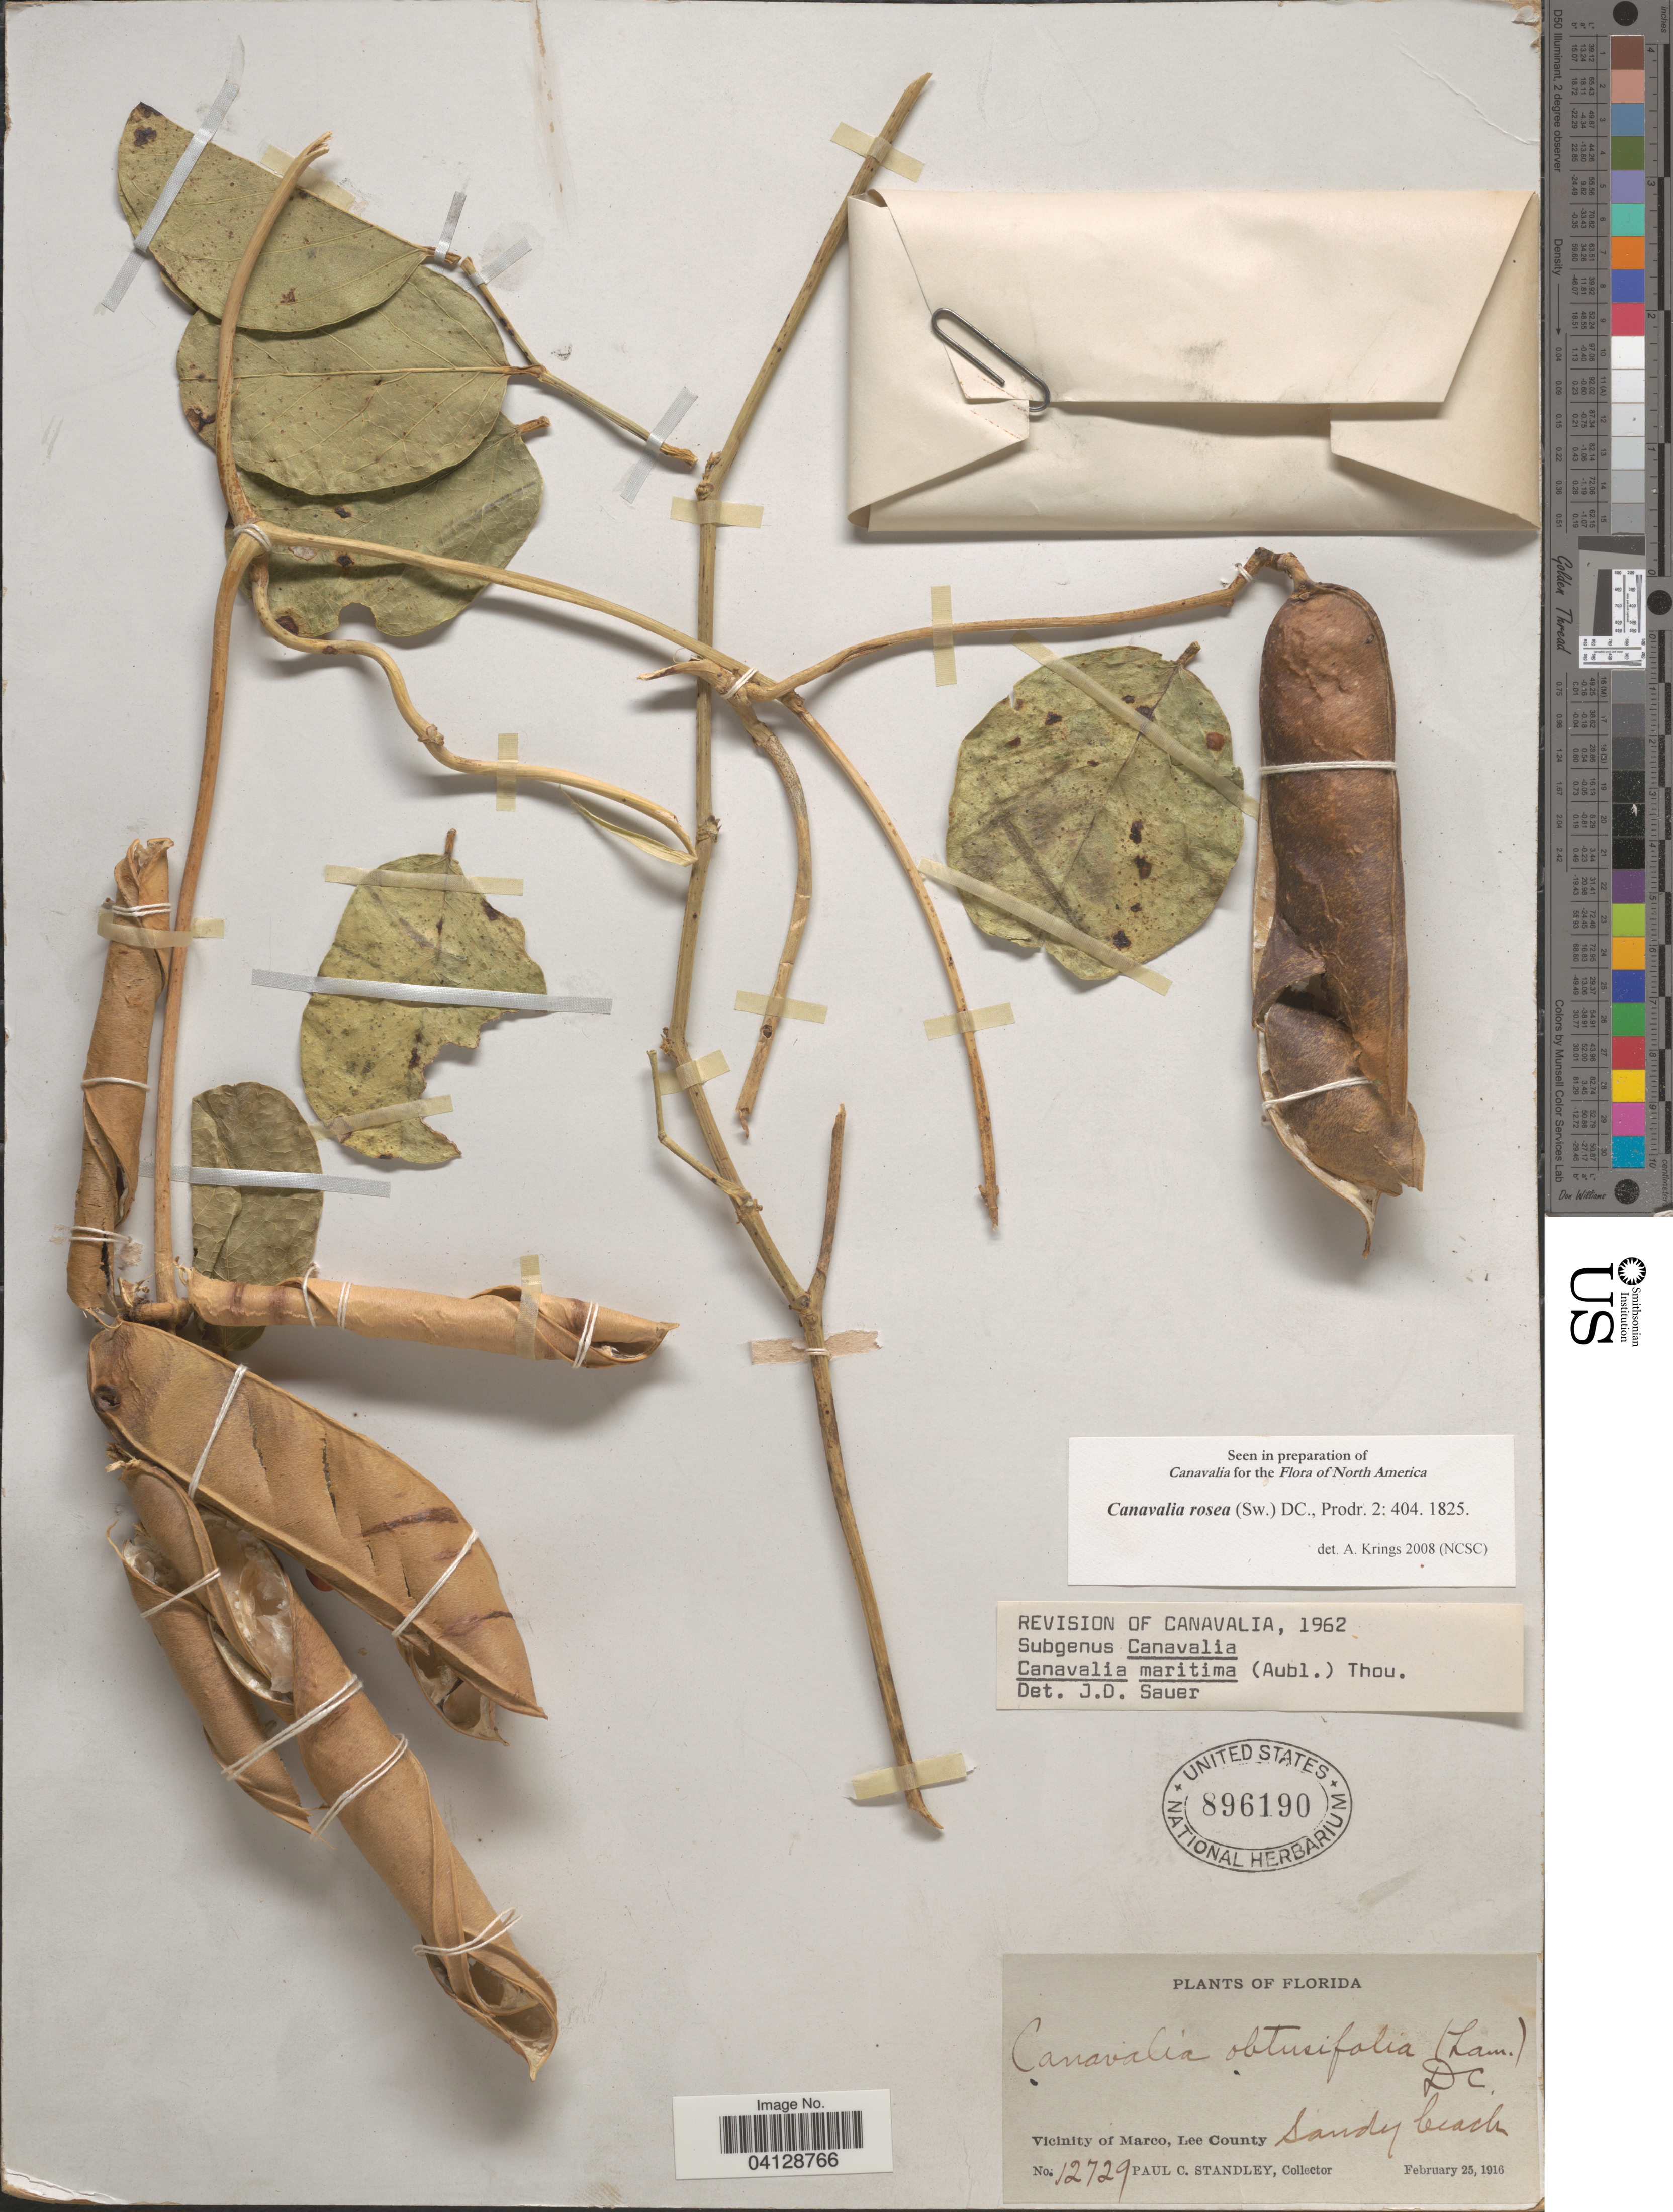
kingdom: Plantae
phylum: Tracheophyta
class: Magnoliopsida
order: Fabales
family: Fabaceae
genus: Canavalia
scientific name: Canavalia rosea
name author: (Sw.) DC.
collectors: P. C. Standley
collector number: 12729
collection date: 1916-02-25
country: United States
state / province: Florida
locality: Vicinity of Marco, Lee County.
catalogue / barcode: US 896190